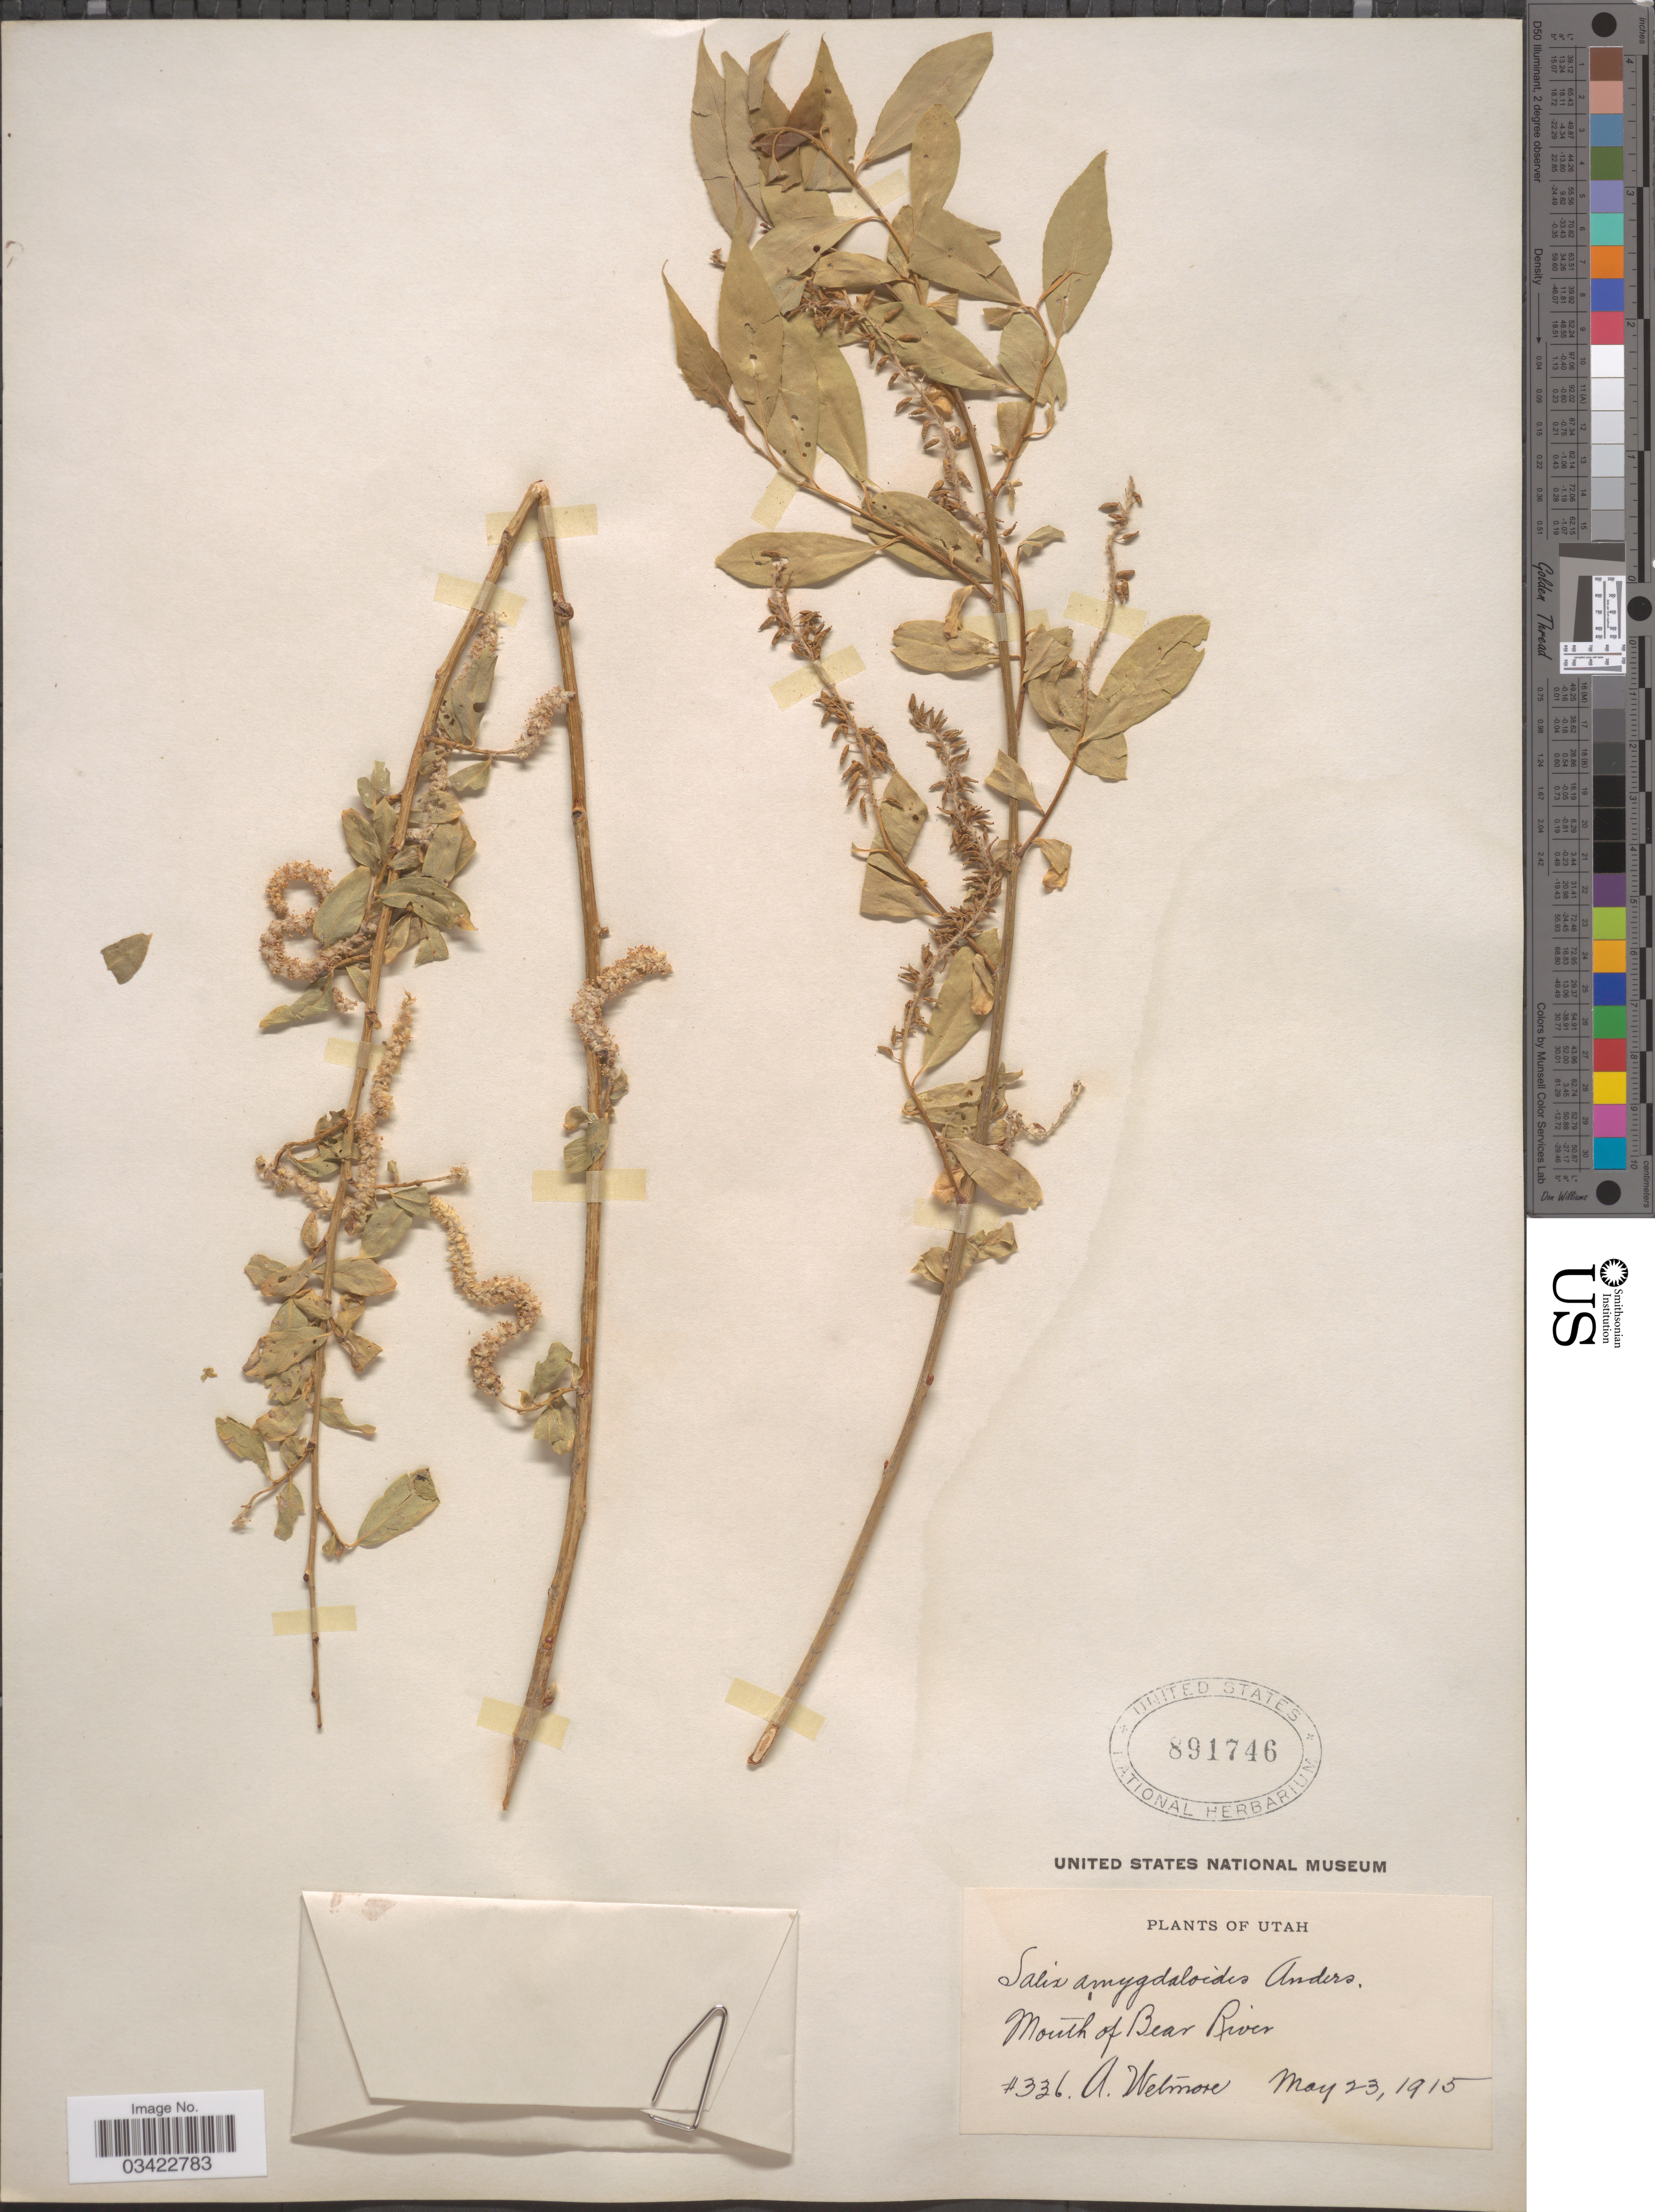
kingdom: Plantae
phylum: Tracheophyta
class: Magnoliopsida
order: Malpighiales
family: Salicaceae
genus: Salix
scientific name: Salix amygdaloides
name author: Andersson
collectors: A. Wetmore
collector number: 336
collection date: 1915-05-23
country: United States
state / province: Utah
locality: Mouth of Bear River.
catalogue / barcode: US 891746